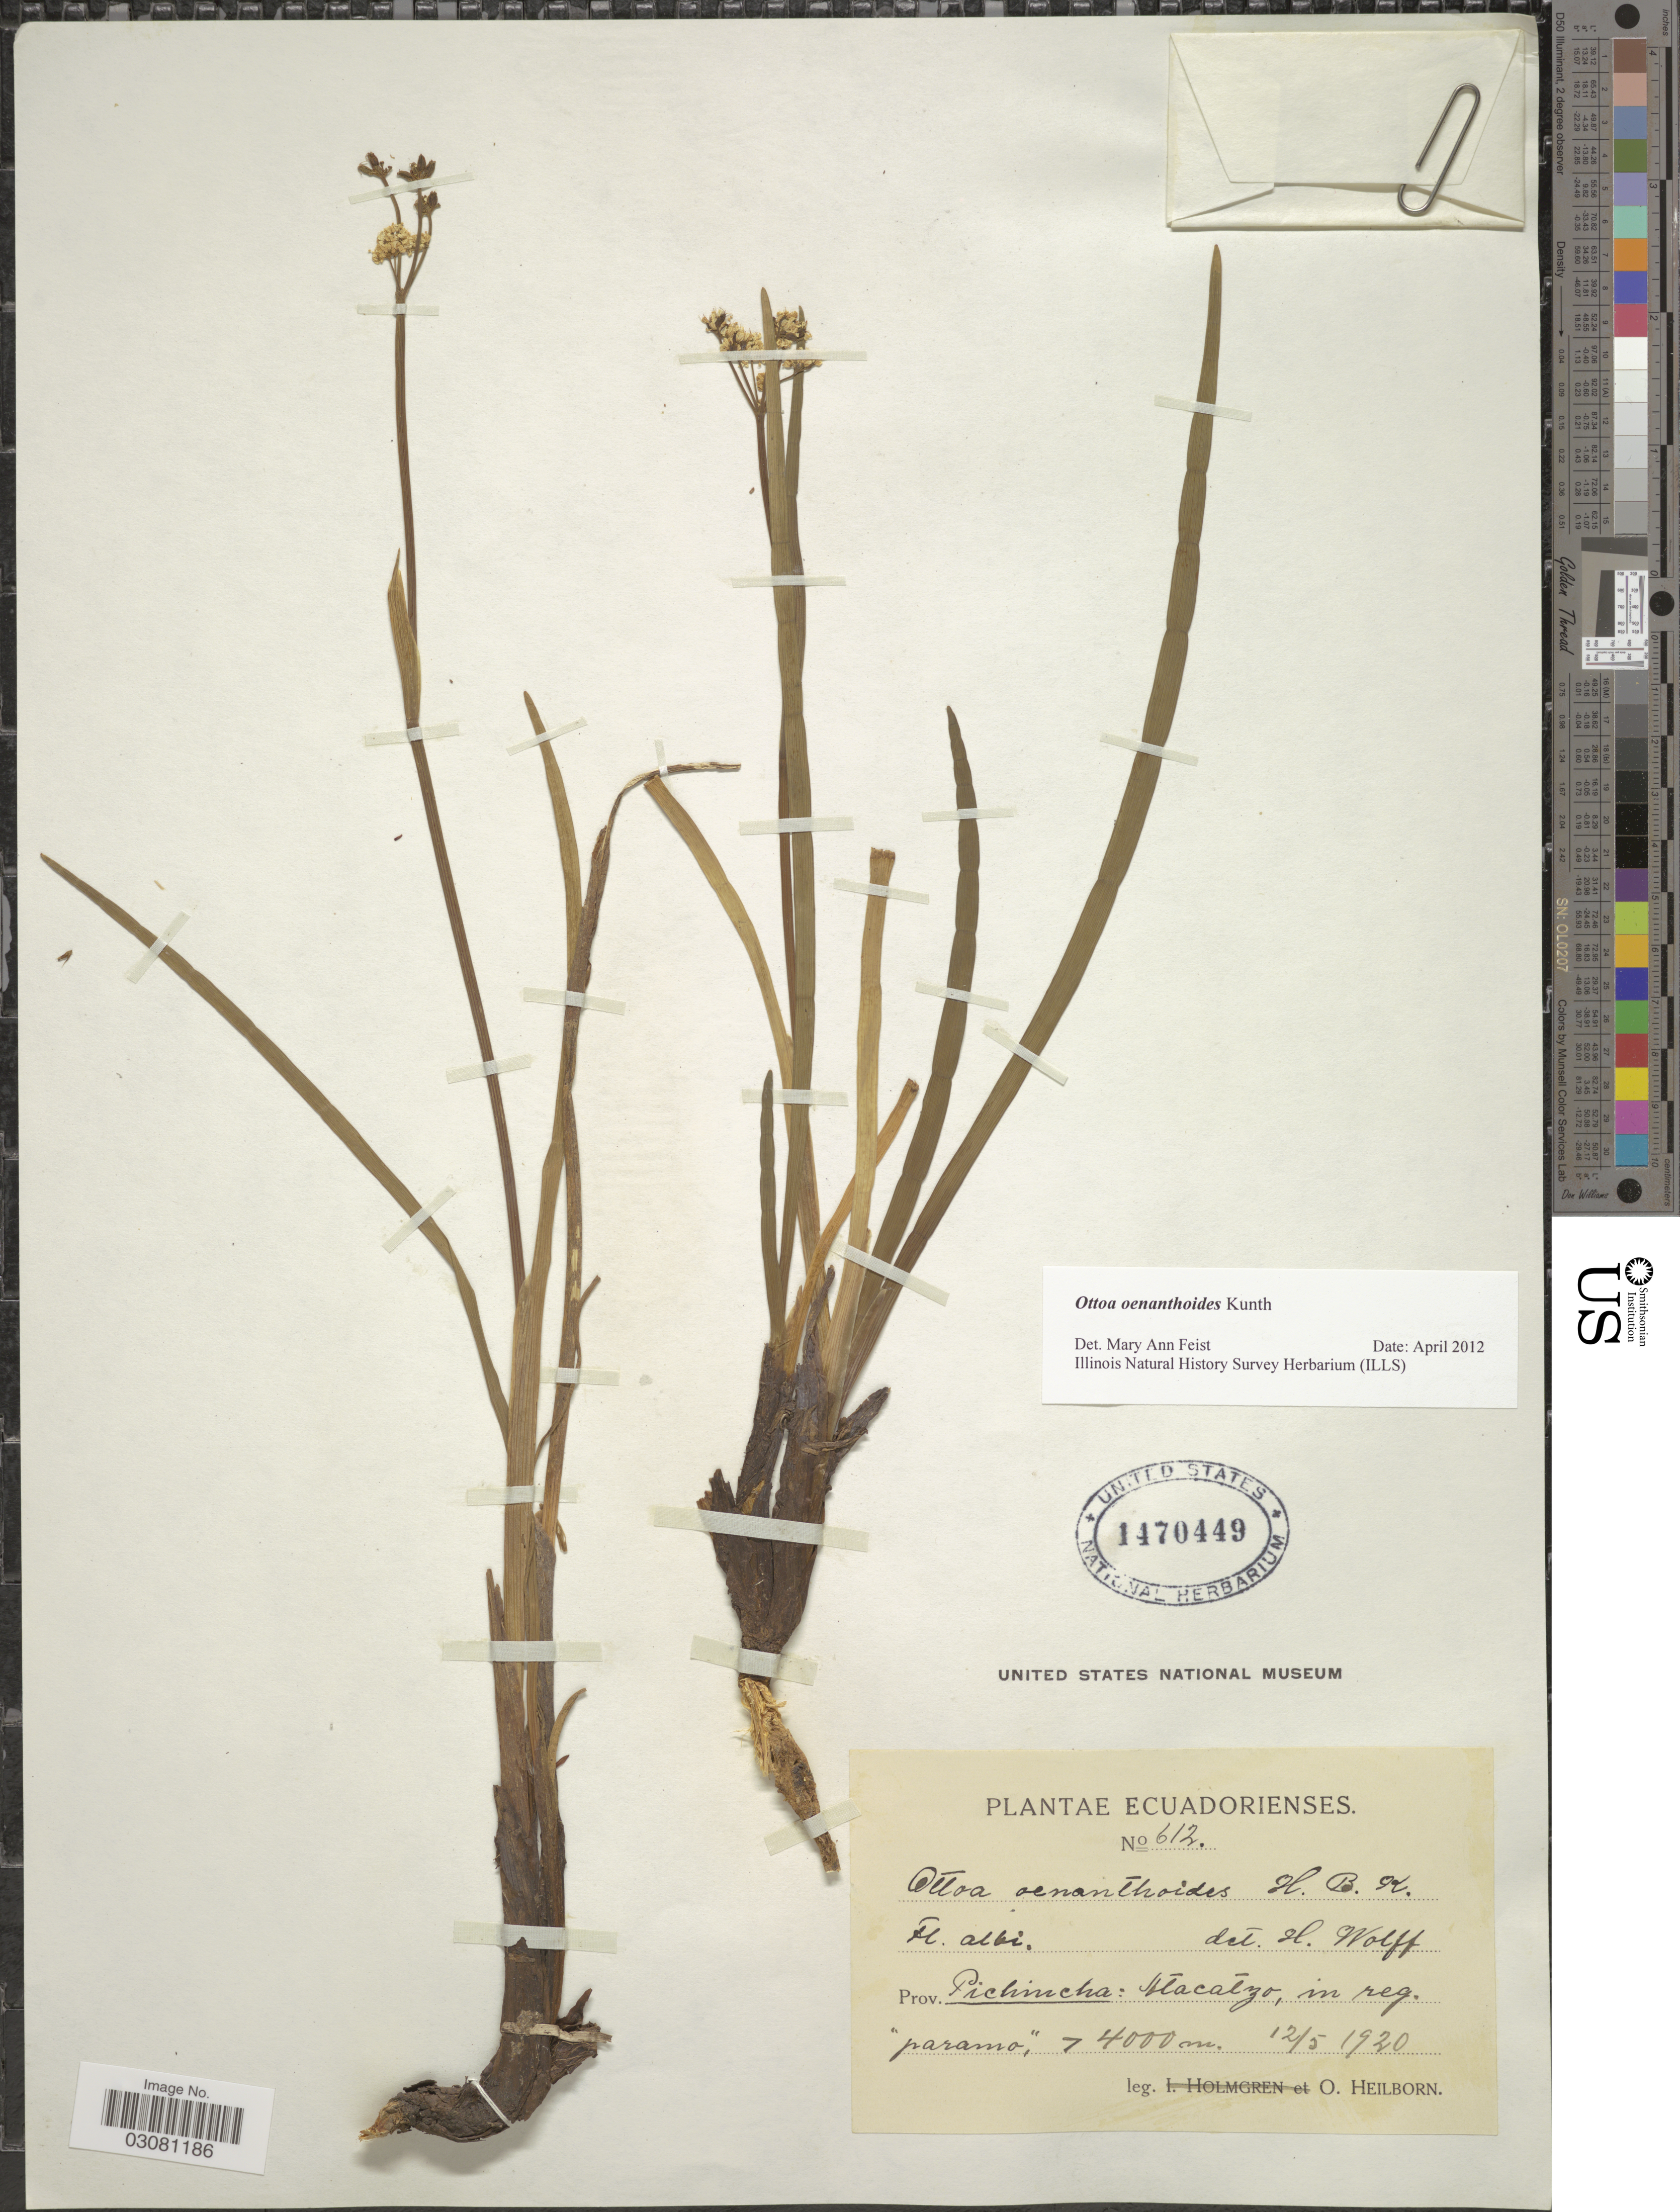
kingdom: Plantae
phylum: Tracheophyta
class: Magnoliopsida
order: Apiales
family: Apiaceae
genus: Ottoa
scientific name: Ottoa oenanthoides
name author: Kunth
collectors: O. Heilborn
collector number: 612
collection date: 1920-05-12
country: Ecuador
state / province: Pichincha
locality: Prov. Pichincha: Atacatzo, in reg. "paramo".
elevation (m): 4000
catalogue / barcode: US 1470449